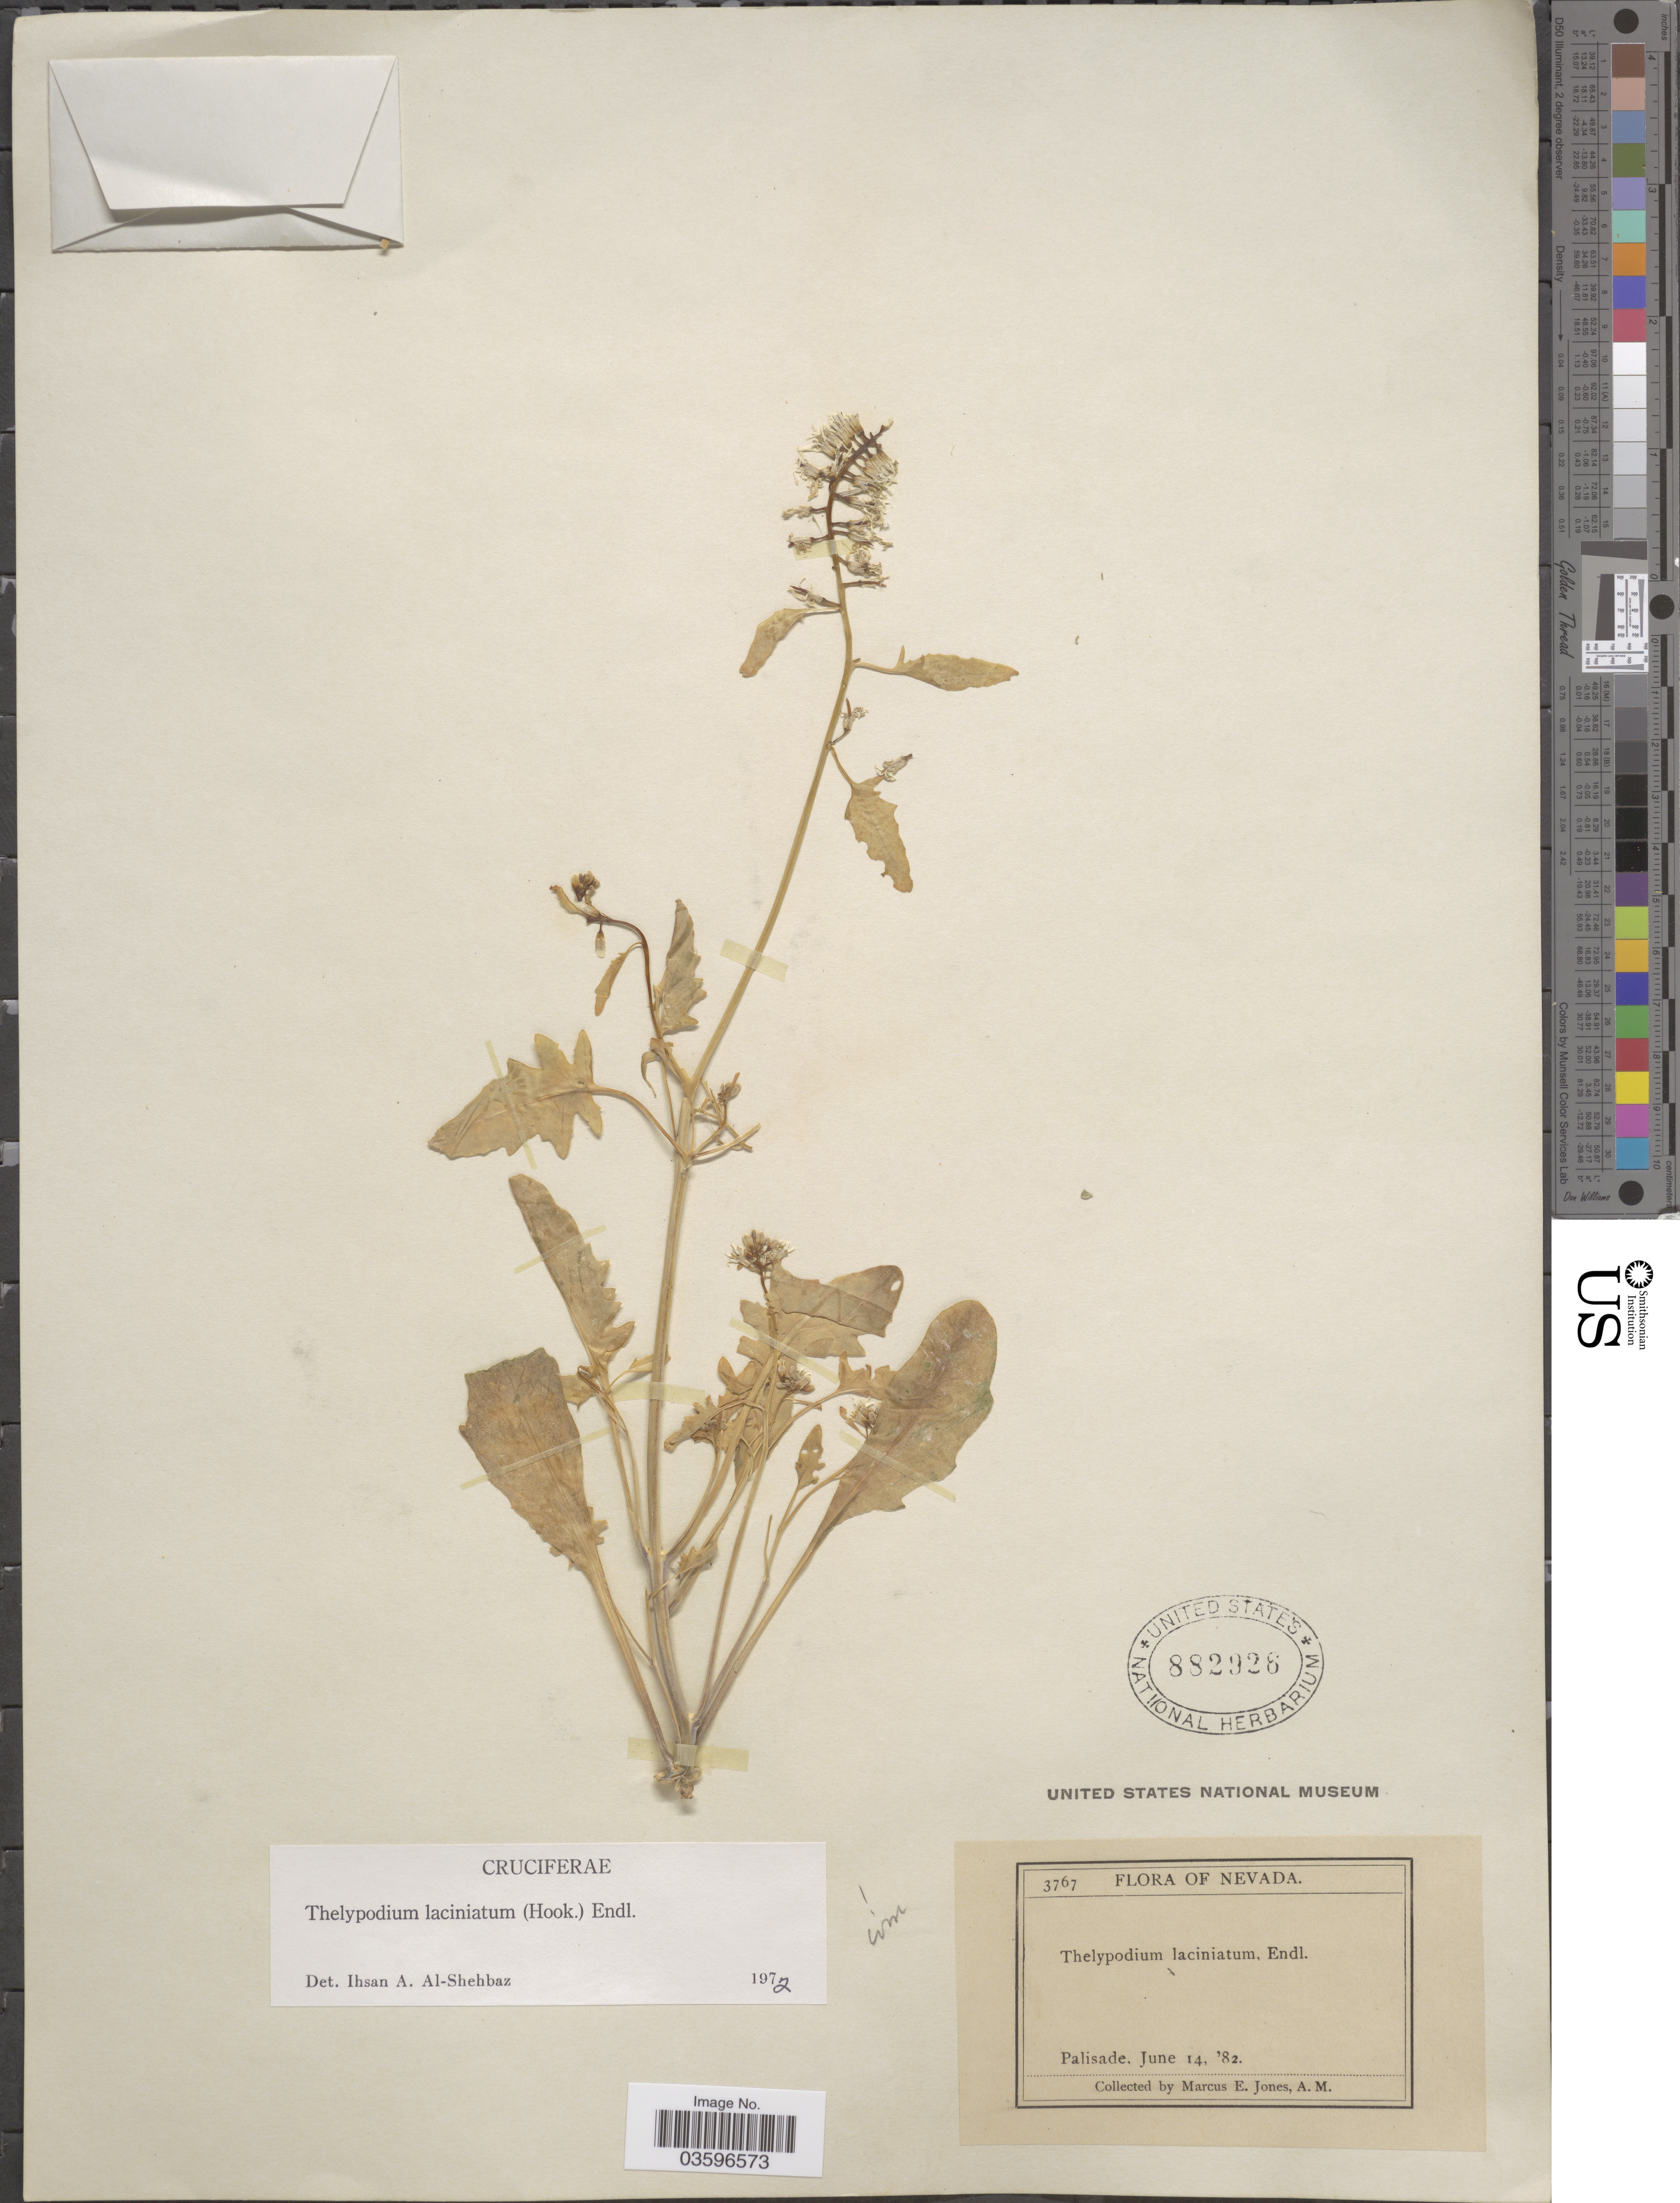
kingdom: Plantae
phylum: Tracheophyta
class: Magnoliopsida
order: Brassicales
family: Brassicaceae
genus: Thelypodium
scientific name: Thelypodium laciniatum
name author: (Hook.) Endl.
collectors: M. E. Jones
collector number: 3767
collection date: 1882-06-14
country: United States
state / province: Nevada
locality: Palisade.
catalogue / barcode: US 882928